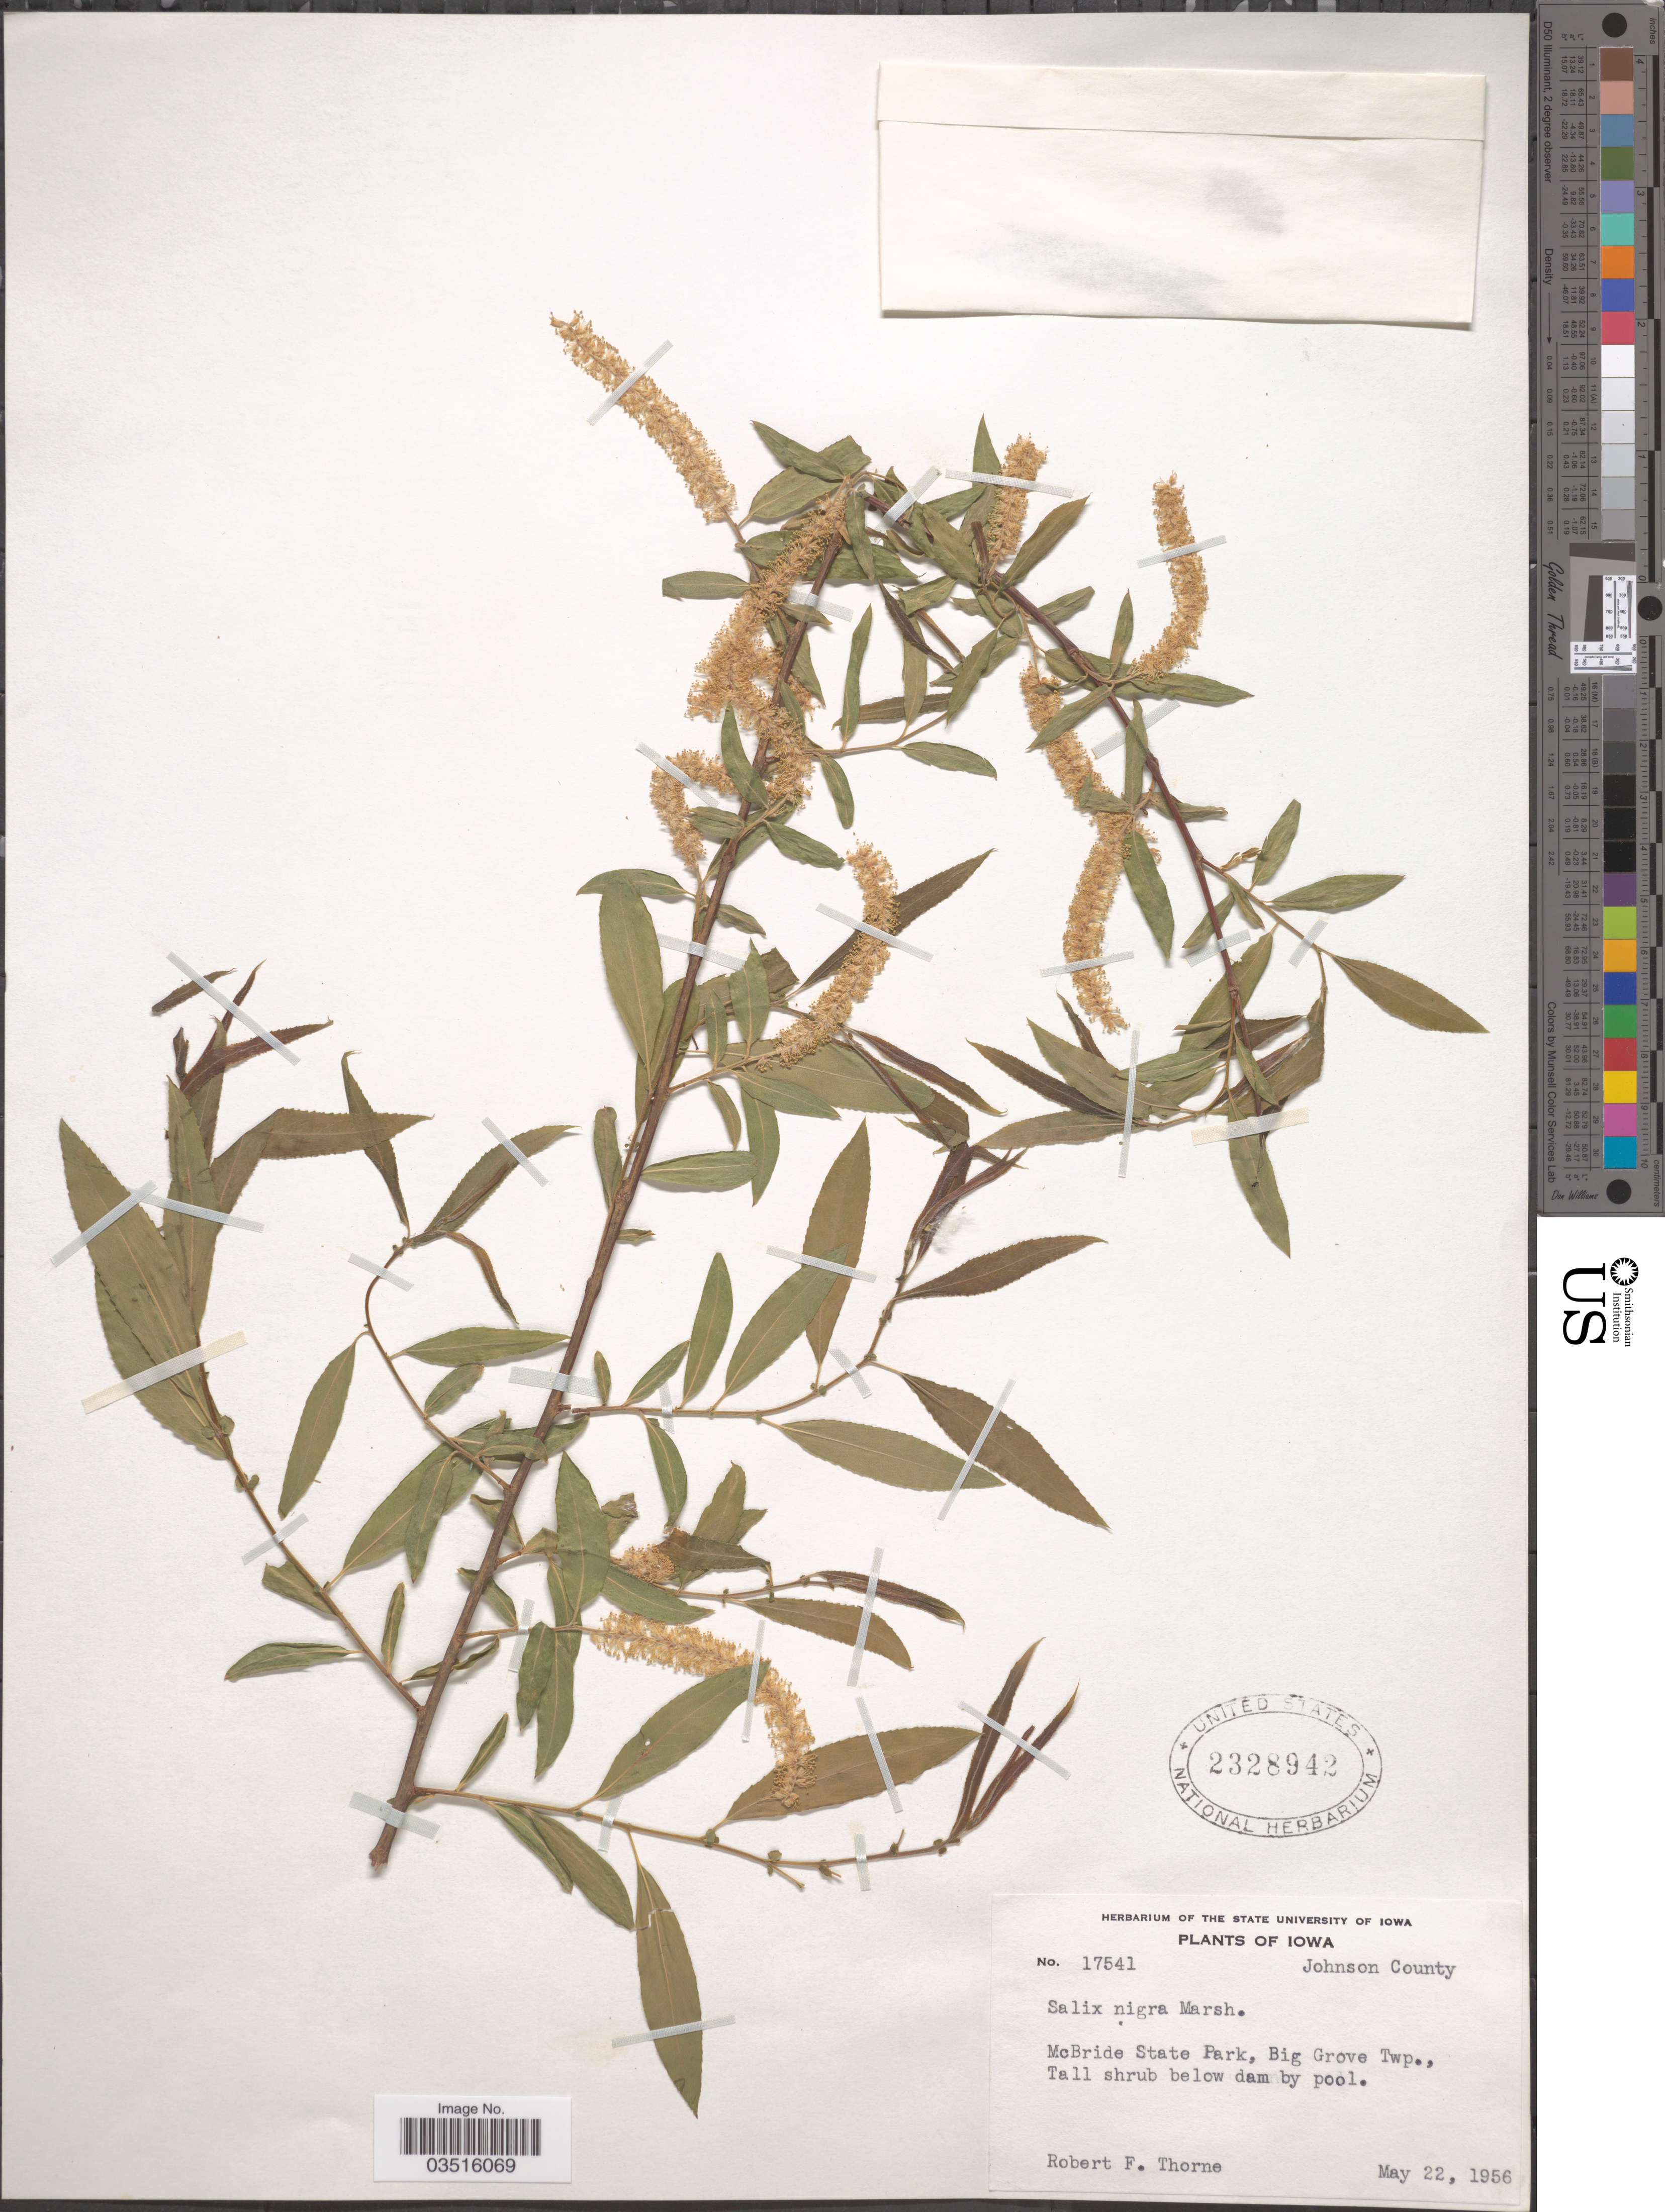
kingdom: Plantae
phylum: Tracheophyta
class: Magnoliopsida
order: Malpighiales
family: Salicaceae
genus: Salix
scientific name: Salix nigra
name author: Marshall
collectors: R. F. Thorne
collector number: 17541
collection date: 1956-05-22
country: United States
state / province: Iowa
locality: Johnson County. McBride State Park, Big Grove Twp.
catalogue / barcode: US 2328942